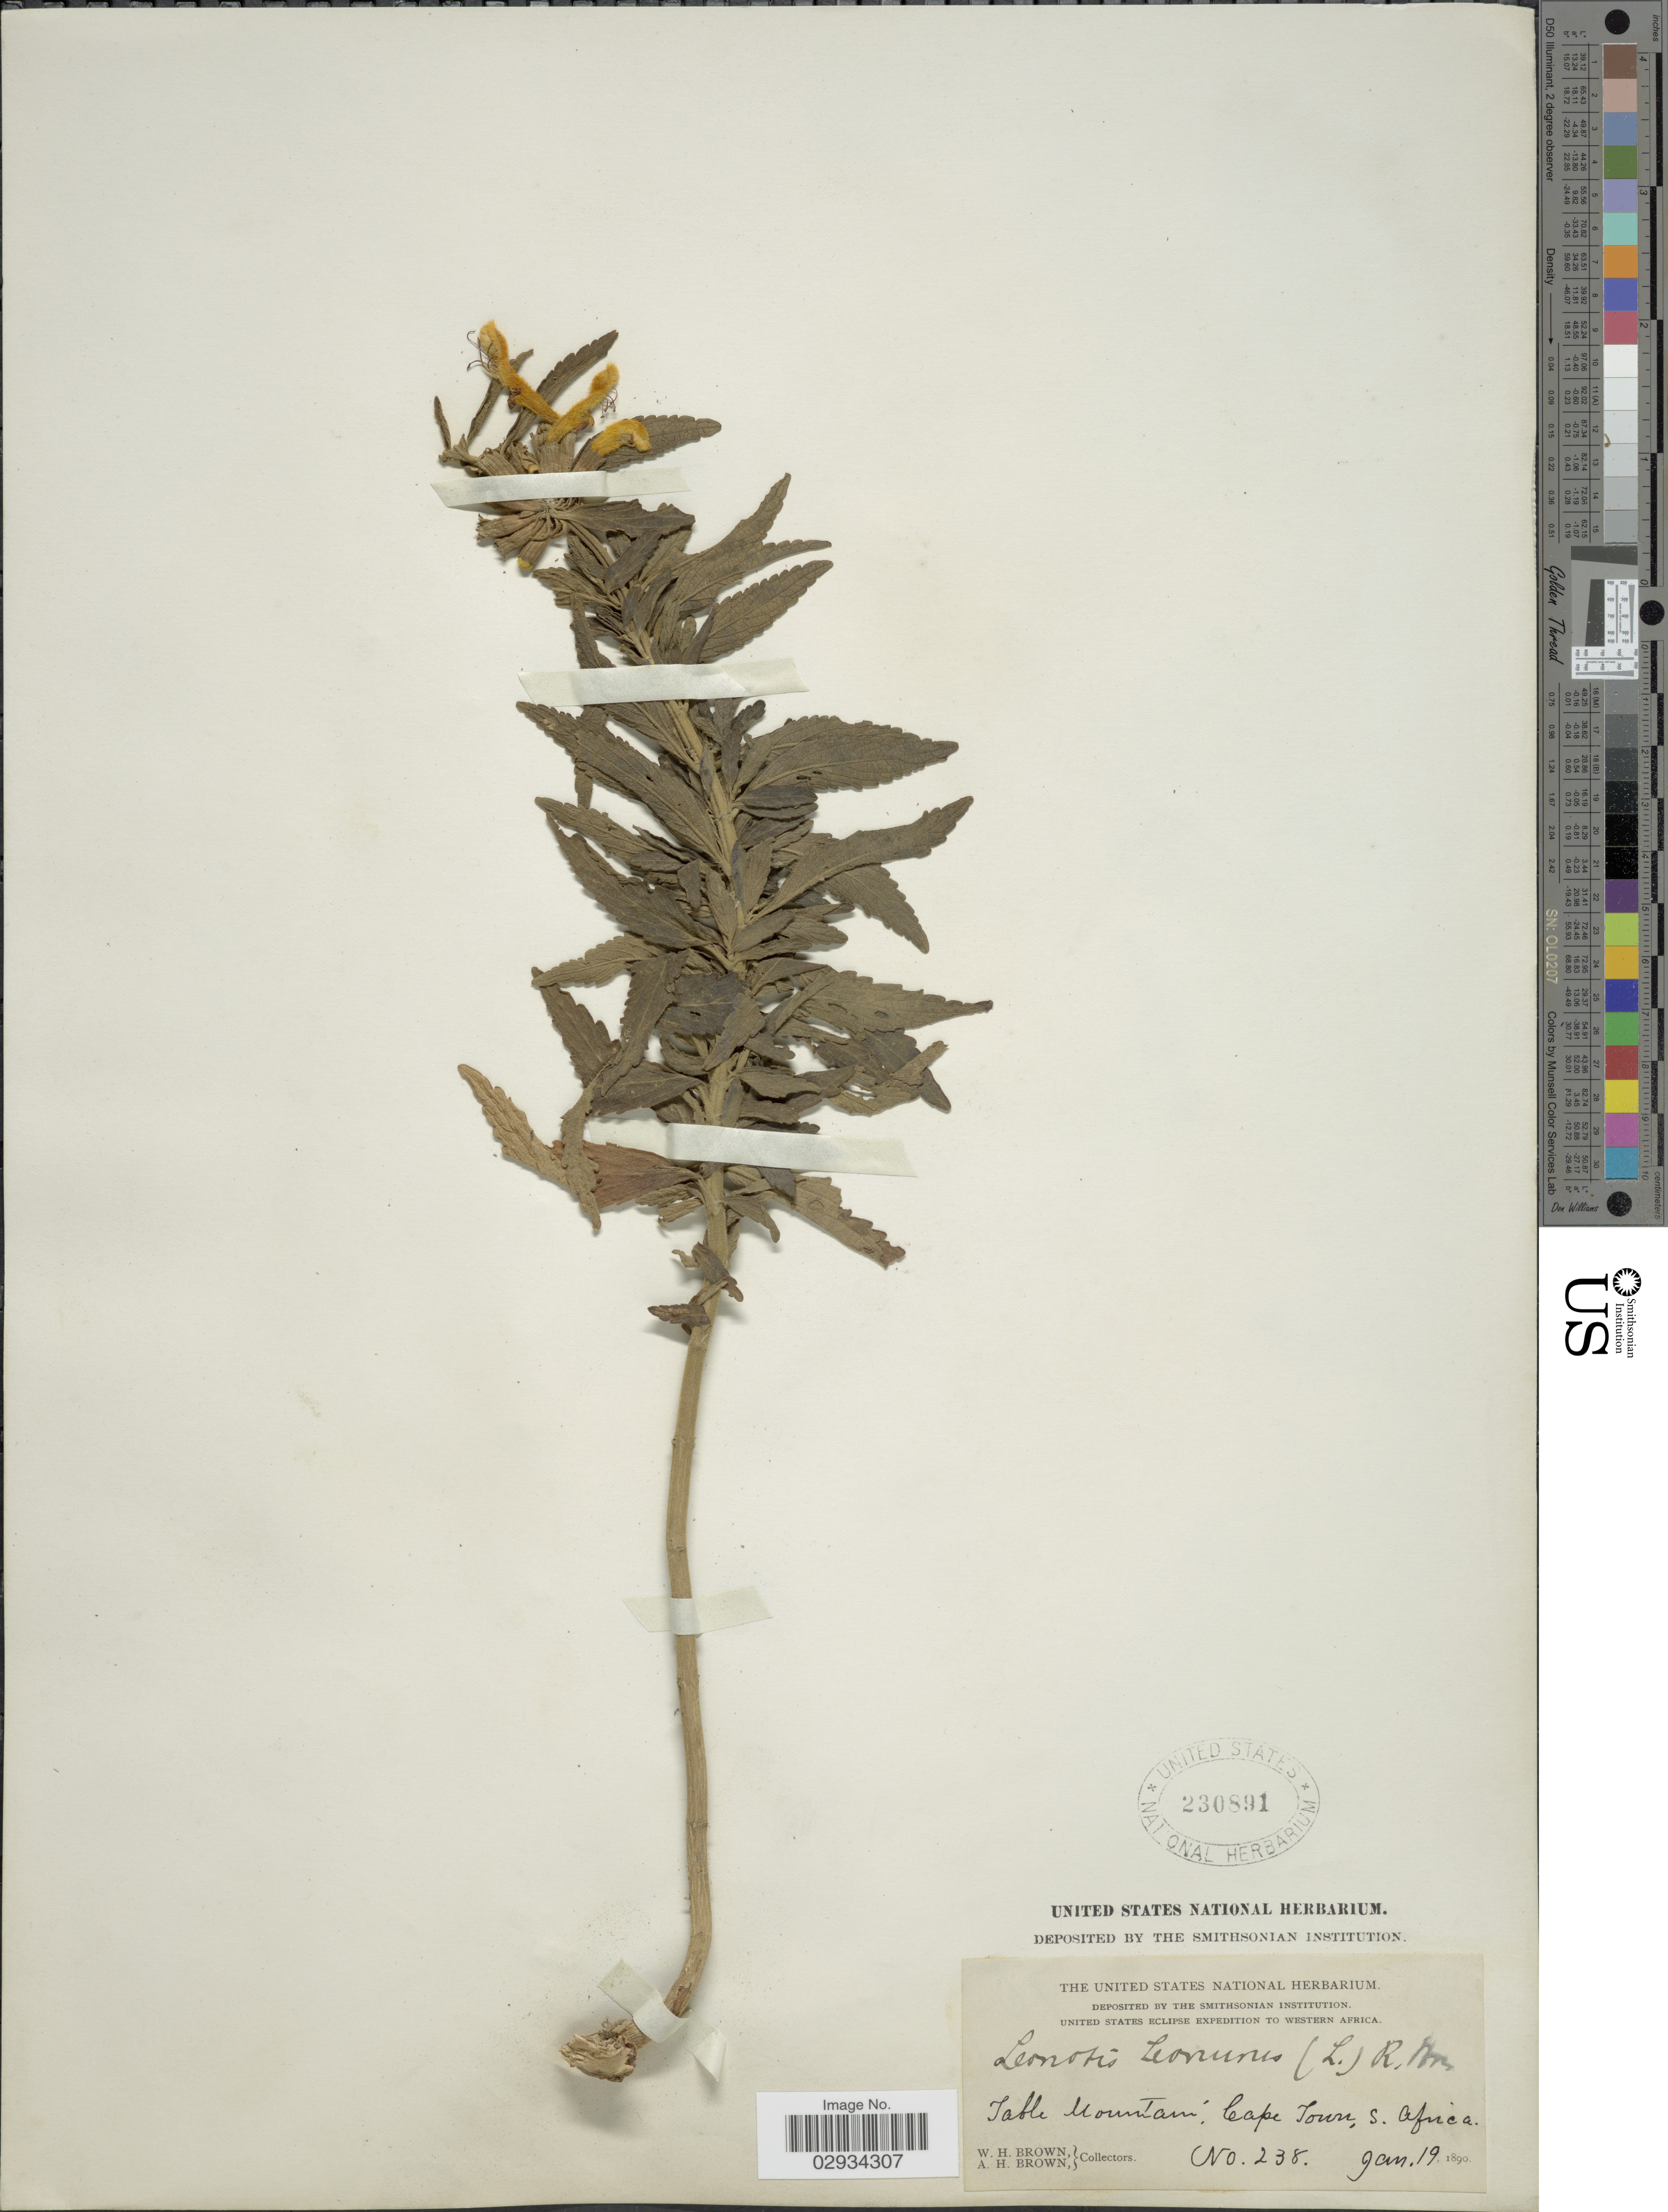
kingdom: Plantae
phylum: Tracheophyta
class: Magnoliopsida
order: Lamiales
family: Lamiaceae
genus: Leonotis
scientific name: Leonotis leonurus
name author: (L.) R. Br.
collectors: W. H. Brown & A. H. Brown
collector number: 238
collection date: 1890-01-19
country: South Africa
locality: Table Mountain. Cape Town.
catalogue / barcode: US 230891